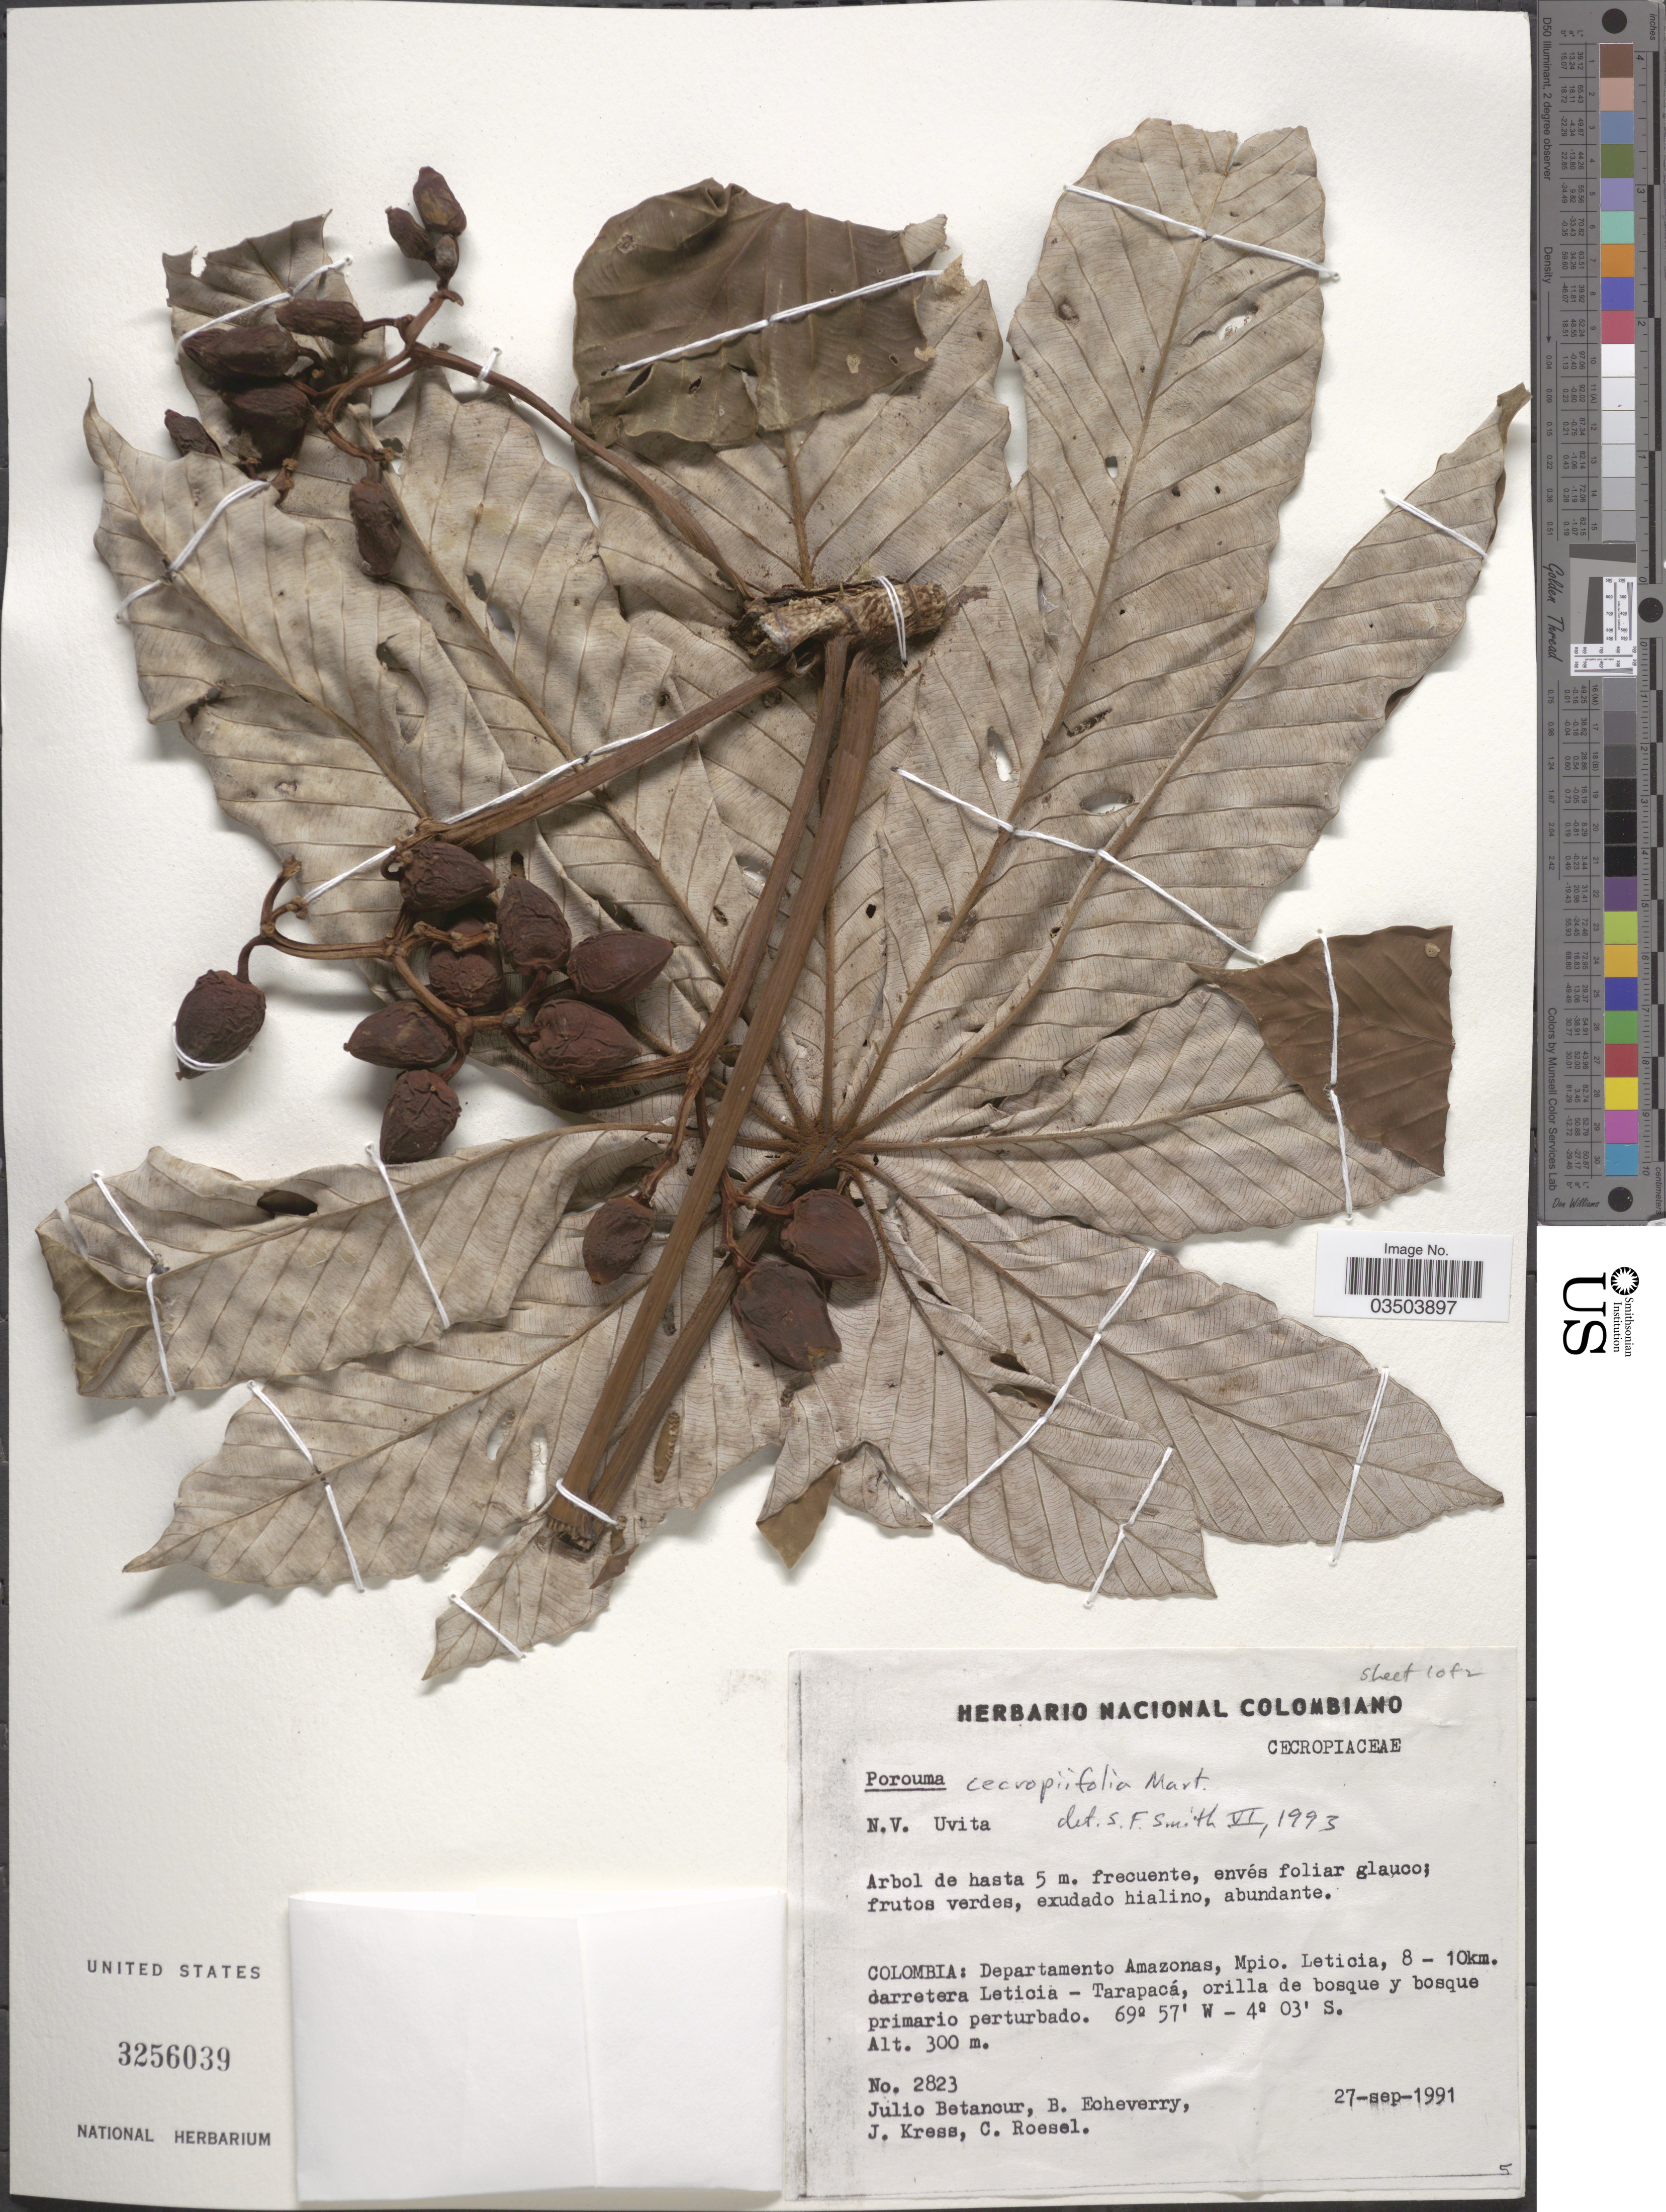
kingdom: Plantae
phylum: Tracheophyta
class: Magnoliopsida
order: Rosales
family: Urticaceae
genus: Pourouma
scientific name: Pourouma cecropiifolia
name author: Mart.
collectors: J. Betancur, B. Echeverry, J. Kress & C. S. Roesel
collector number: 2823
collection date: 1991-09-27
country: Colombia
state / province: Amazônas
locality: Departamento Amazonas, Mpio. Leticia, 8-10km. carretera Leticia - Tarapacá, orilla de bosque y bosque primario perturbado.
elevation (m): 300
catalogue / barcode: US 3256039